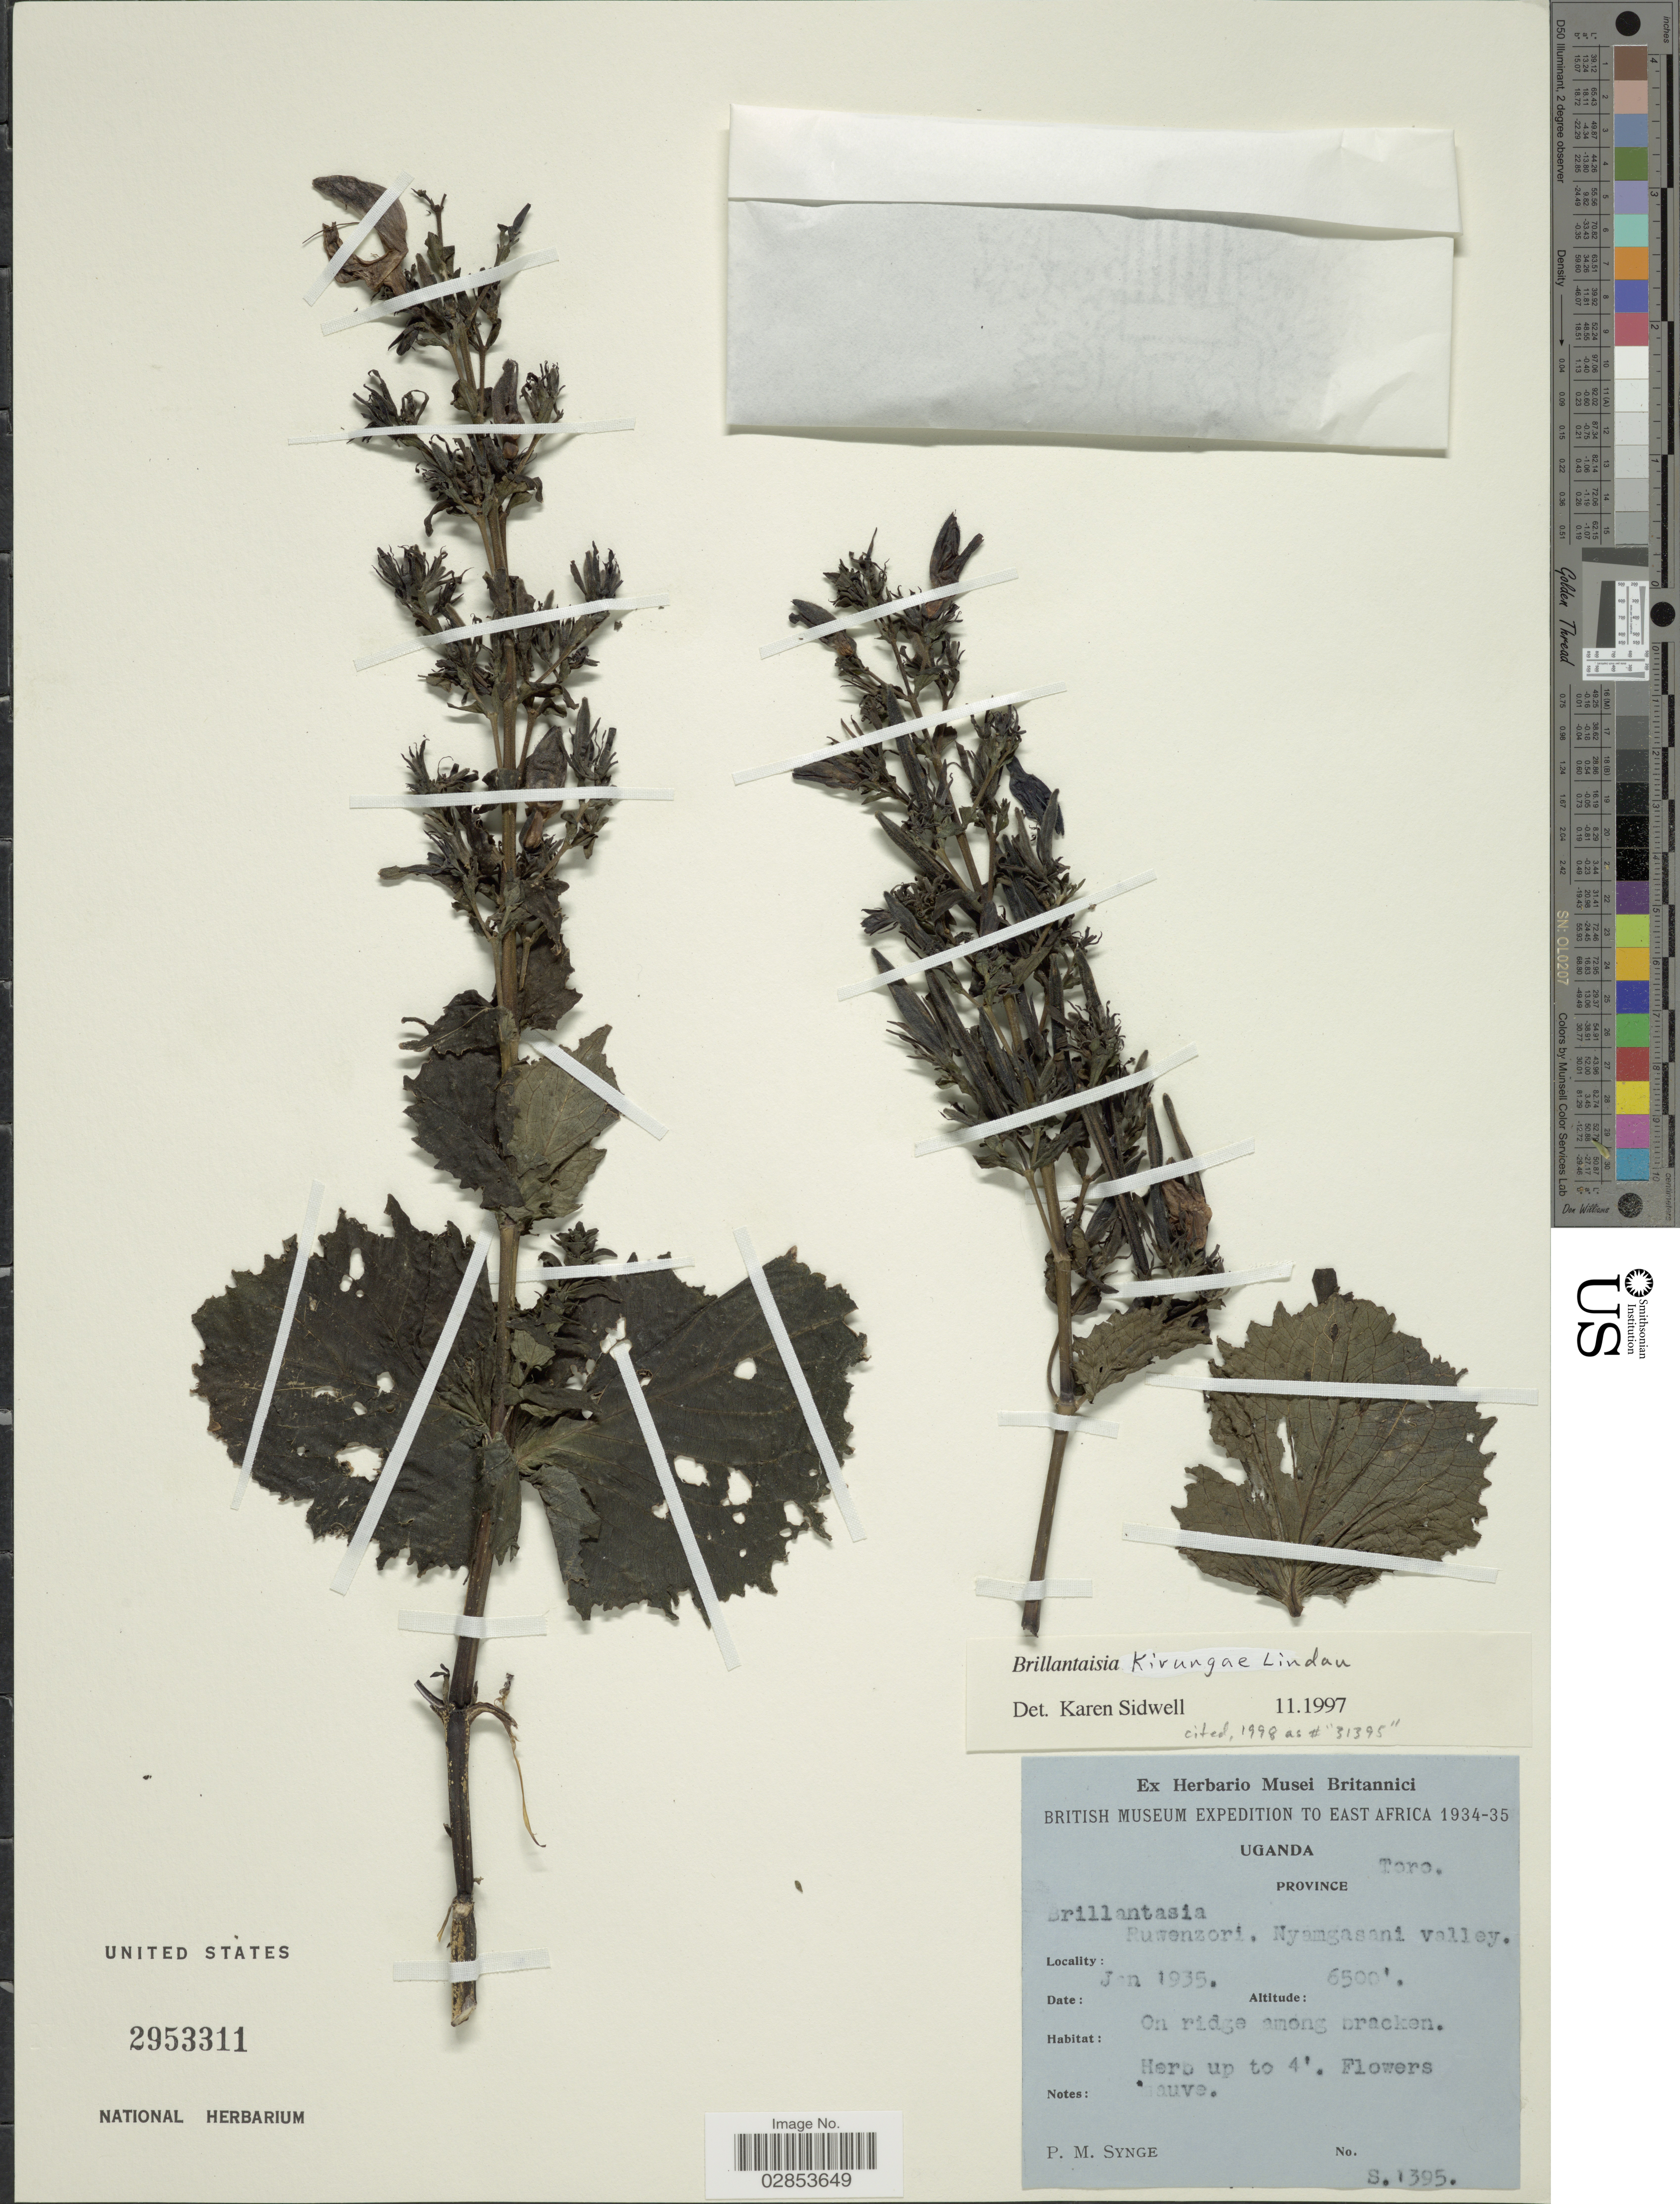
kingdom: Plantae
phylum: Tracheophyta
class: Magnoliopsida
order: Lamiales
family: Acanthaceae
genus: Brillantaisia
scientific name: Brillantaisia kirungae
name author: Lindau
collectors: P. Synge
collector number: S1395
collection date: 1935-01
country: Uganda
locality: East Africa. Province Toro. Ruwenzori, Nyamgasani valley.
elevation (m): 1981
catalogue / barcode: US 2953311